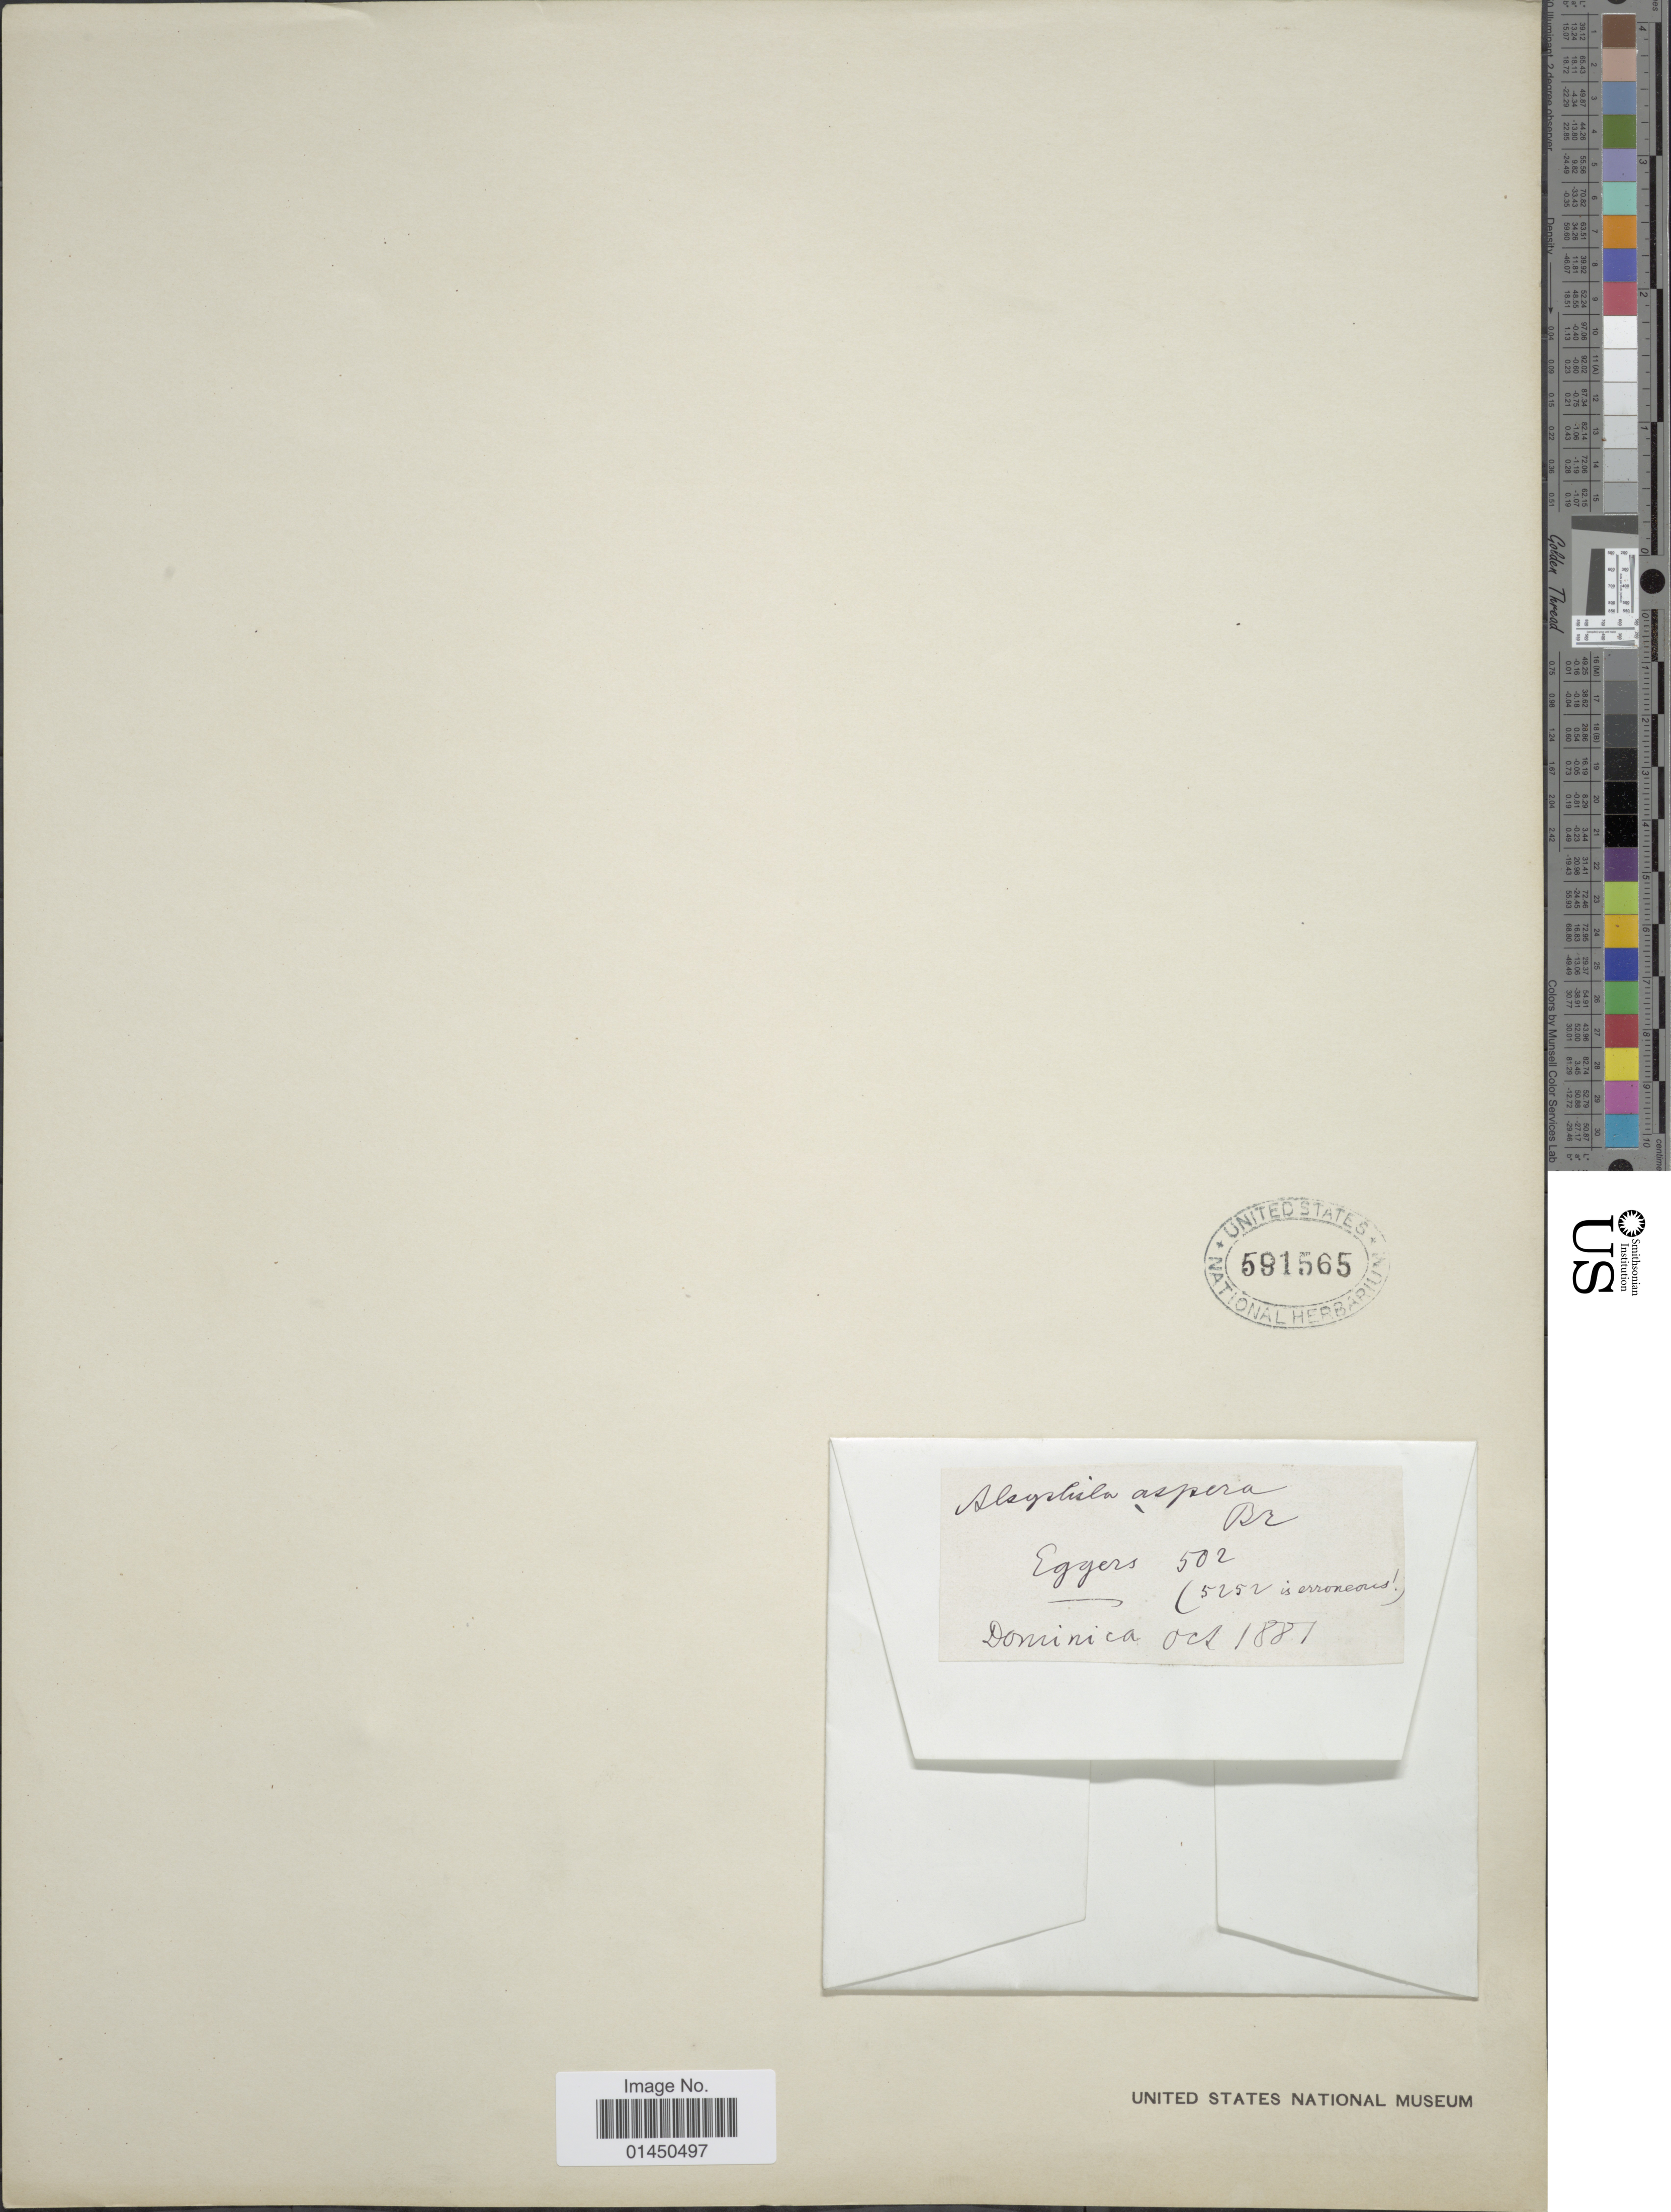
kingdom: Plantae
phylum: Tracheophyta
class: Polypodiopsida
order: Cyatheales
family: Cyatheaceae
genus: Cyathea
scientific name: Cyathea muricata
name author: (Willd.) Fée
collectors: H. F. A. von Eggers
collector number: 502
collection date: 1881-10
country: Dominica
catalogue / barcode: US 581565